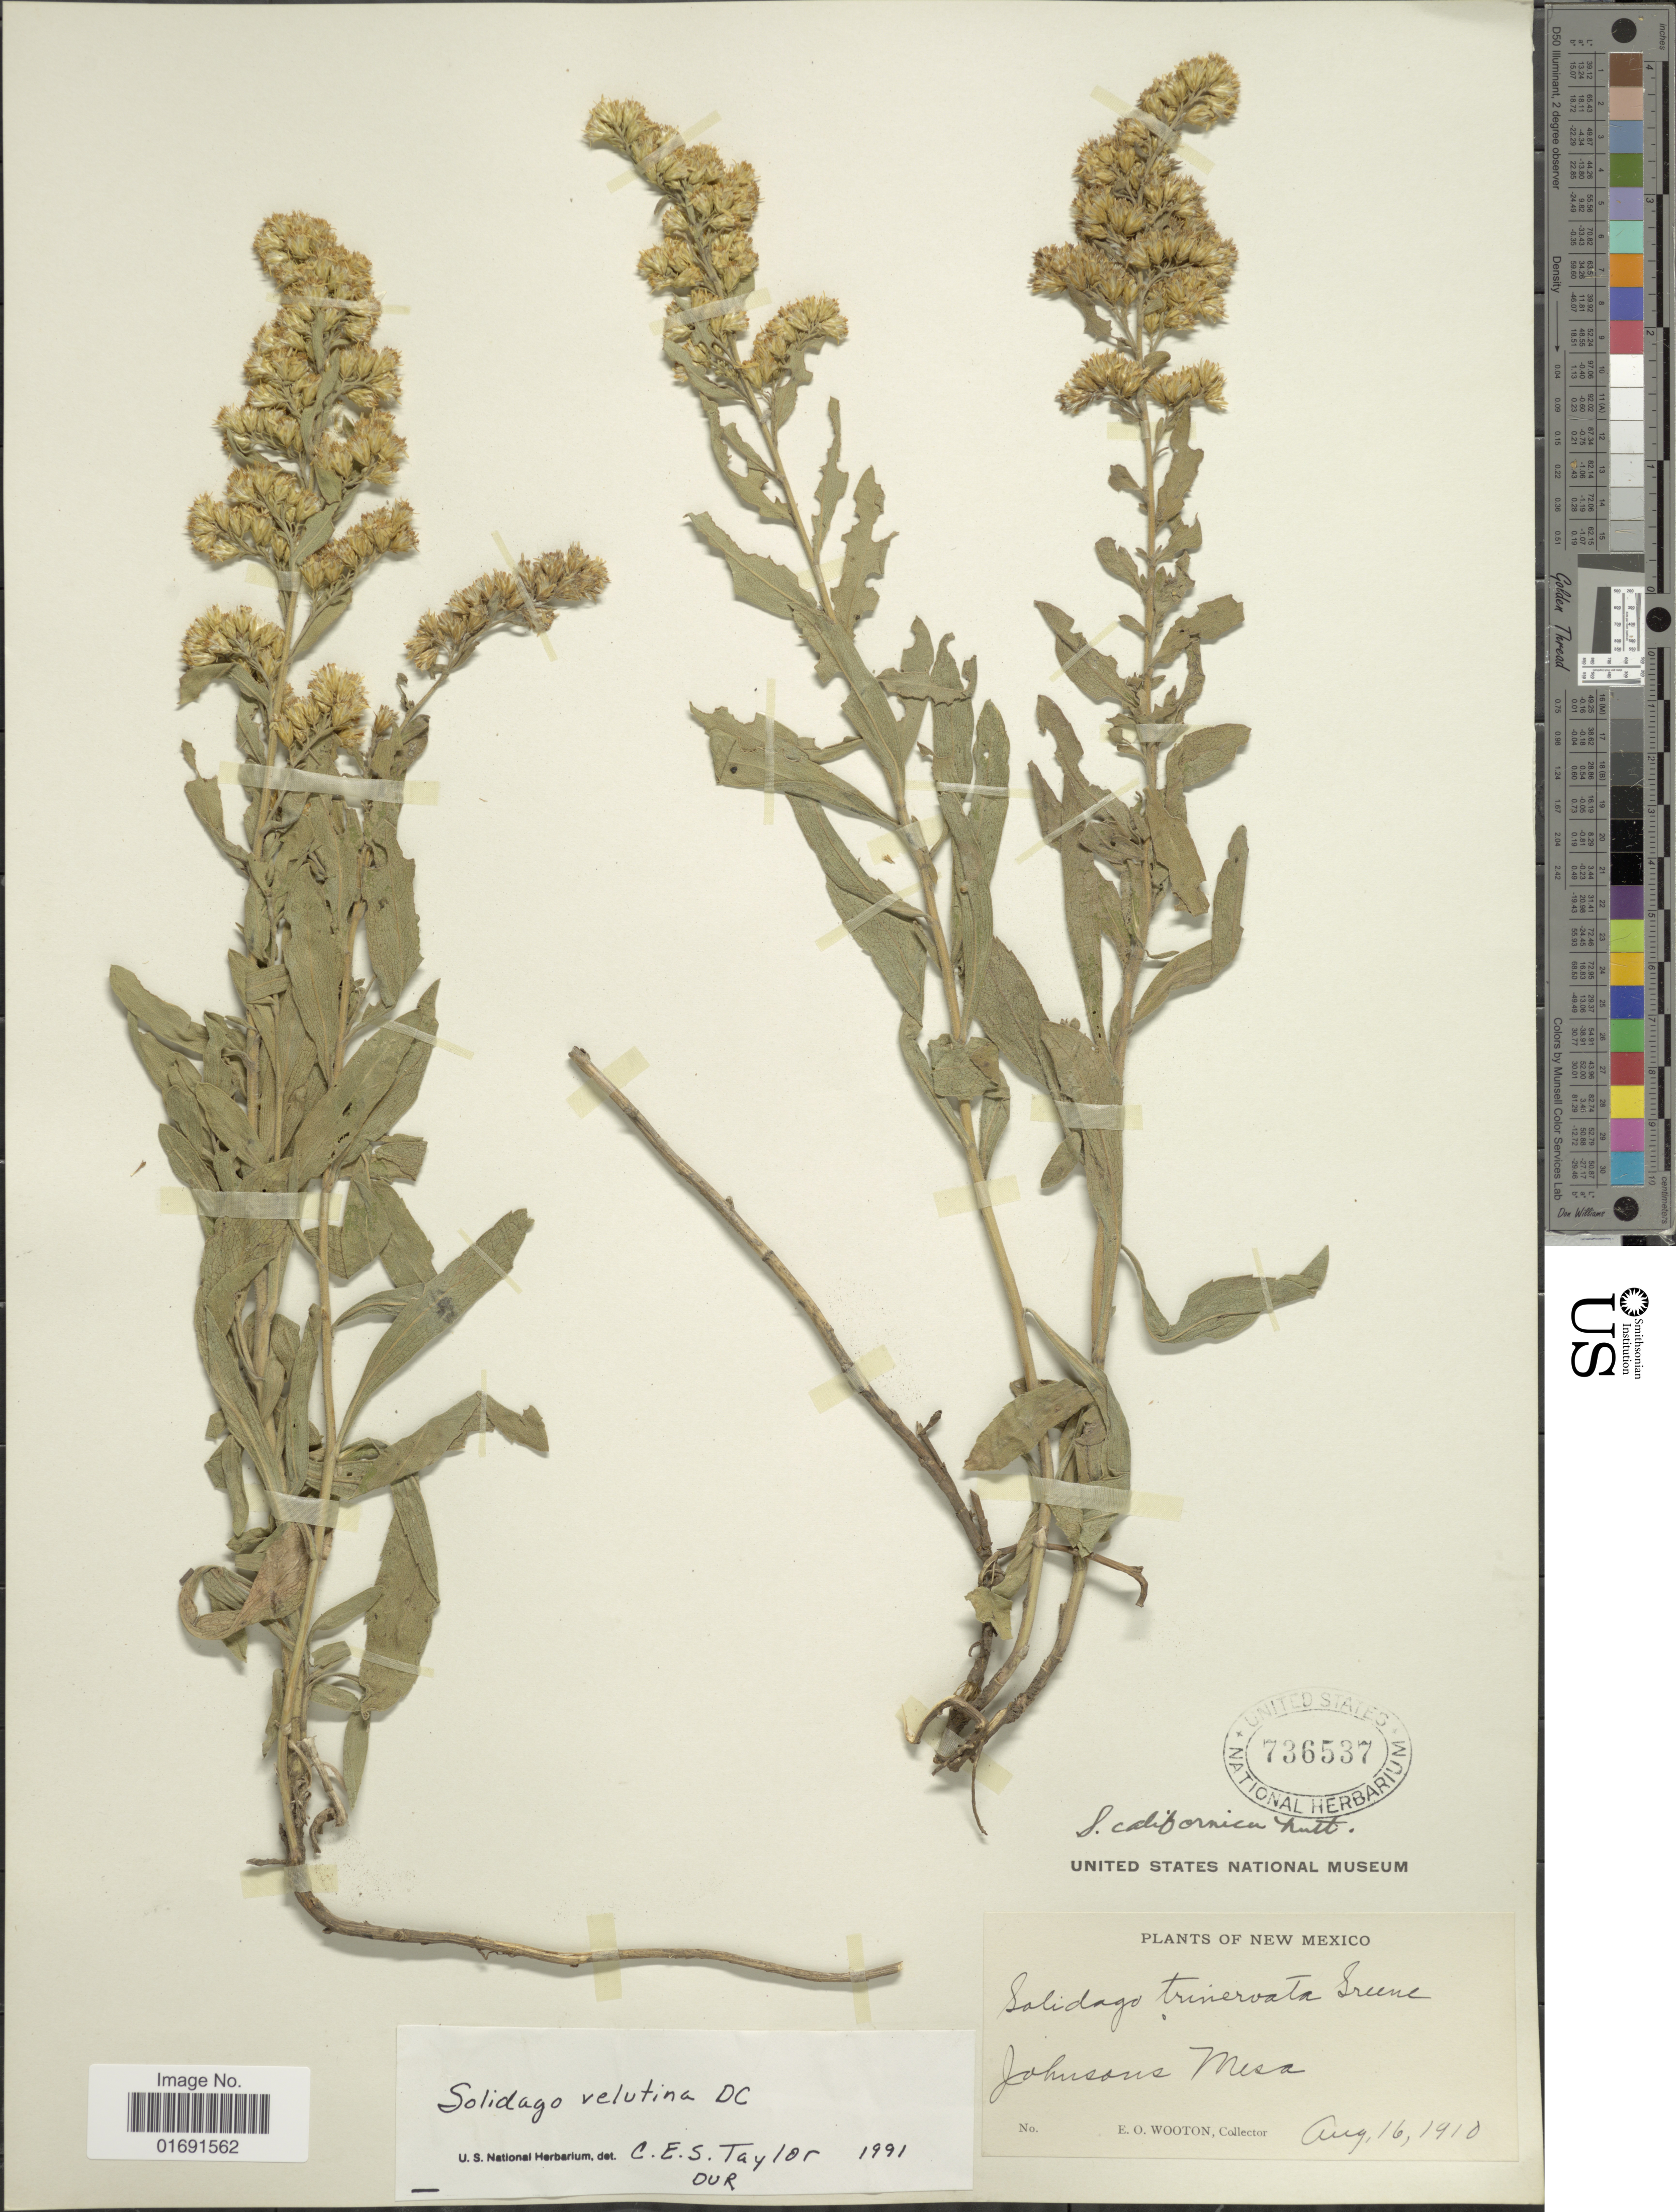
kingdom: Plantae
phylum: Tracheophyta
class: Magnoliopsida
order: Asterales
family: Asteraceae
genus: Solidago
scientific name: Solidago velutina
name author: DC.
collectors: E. O. Wooton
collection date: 1910-08-16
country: United States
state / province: New Mexico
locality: Johnsons Mesa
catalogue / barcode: US 736537